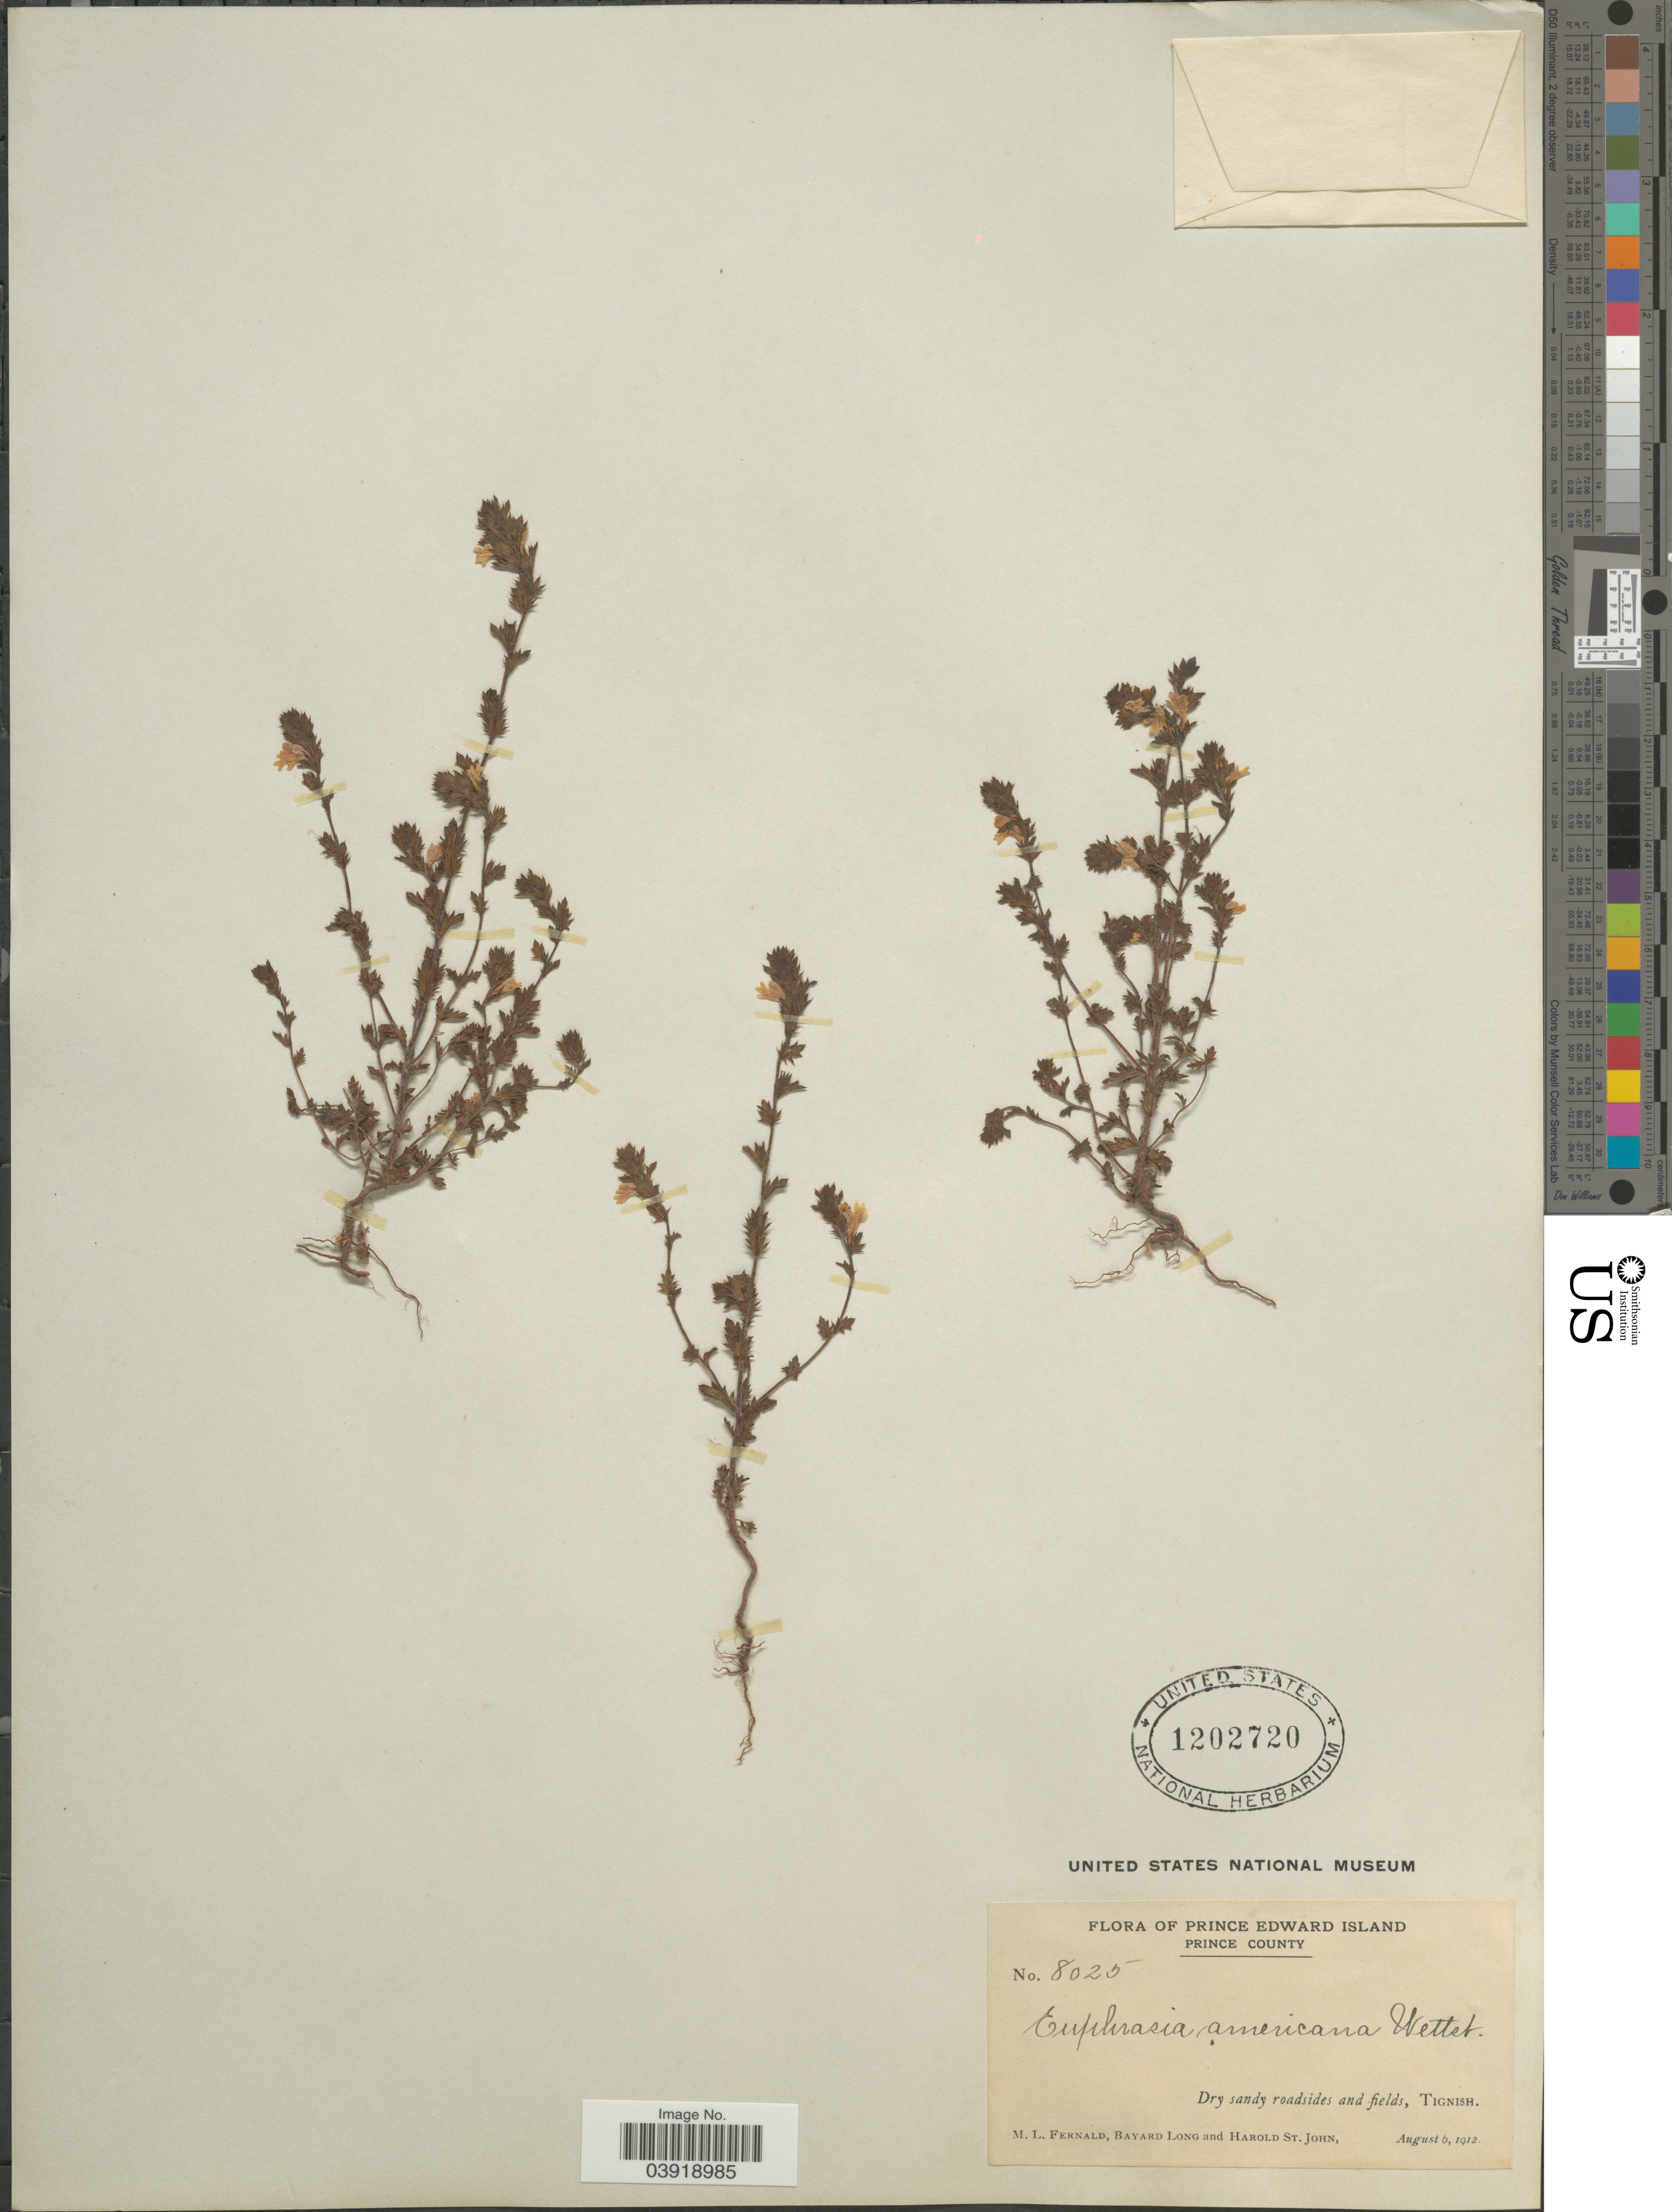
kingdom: Plantae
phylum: Tracheophyta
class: Magnoliopsida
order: Lamiales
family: Orobanchaceae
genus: Euphrasia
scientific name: Euphrasia americana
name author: Wettst.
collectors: M. L. Fernald, B. Long & H. St. John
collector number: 8025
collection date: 1912-08-06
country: Canada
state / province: Prince Edward Island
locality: Prince County. Tignish.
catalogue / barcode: US 1202720